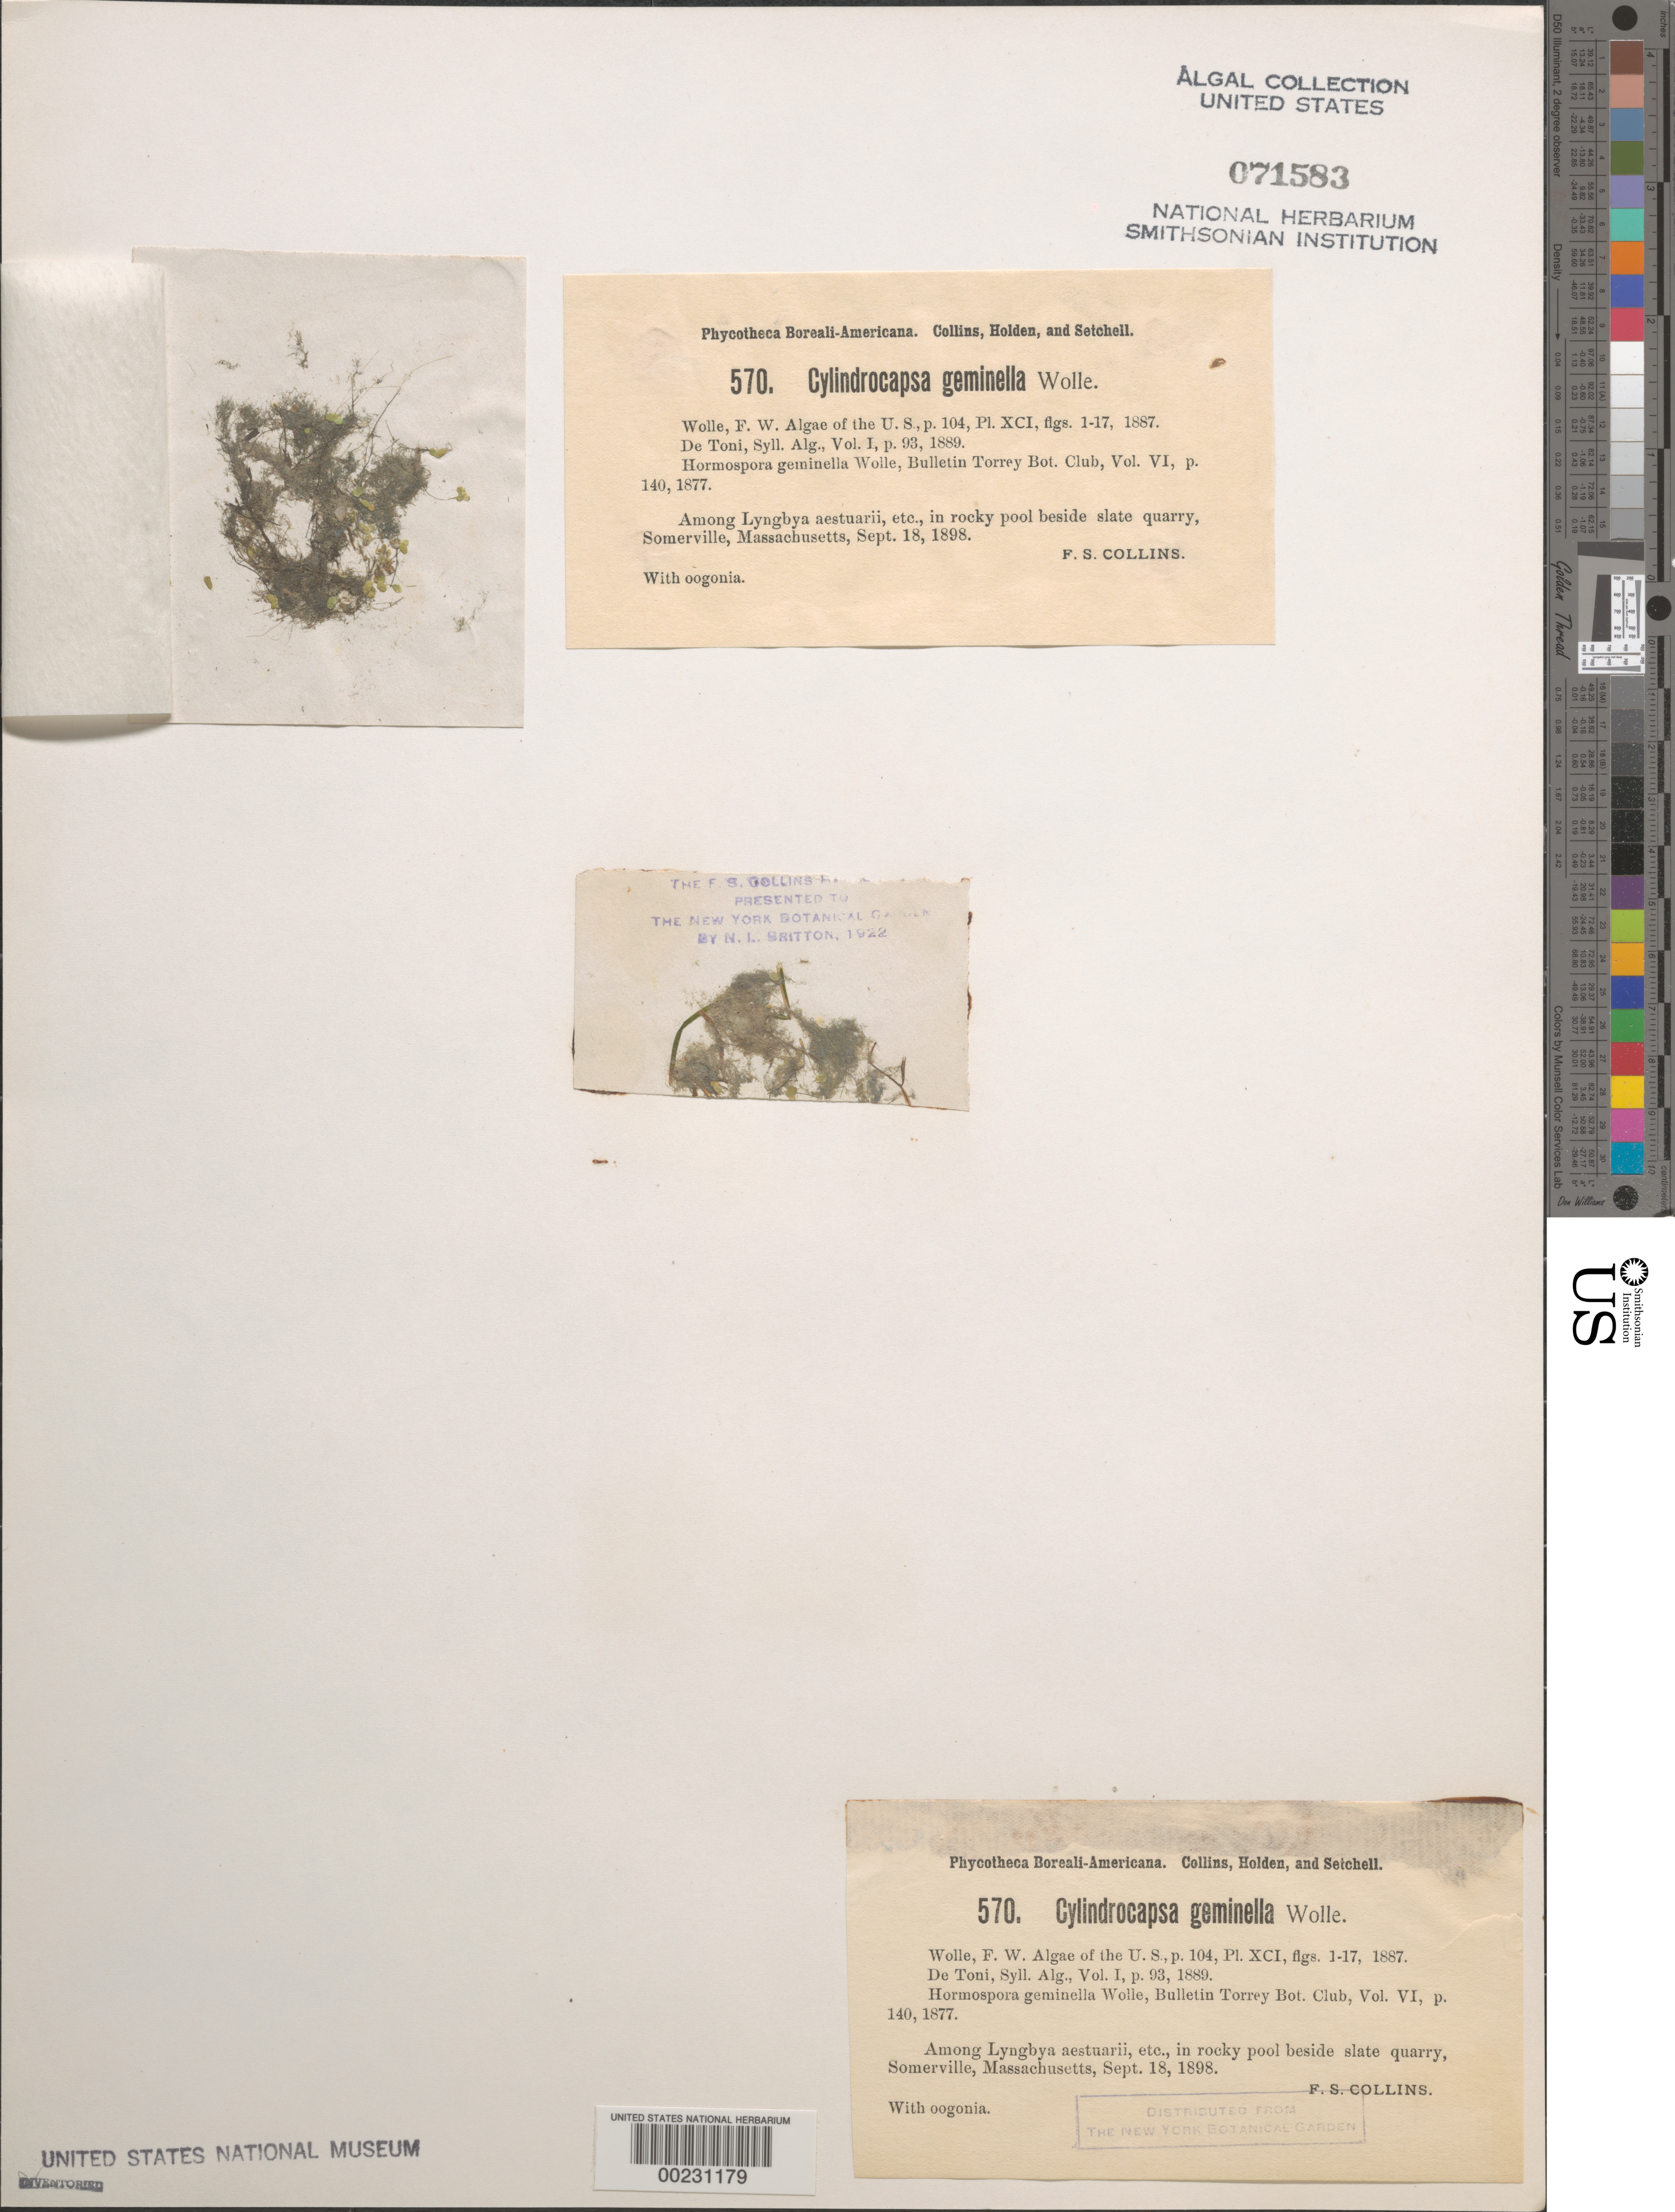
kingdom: Plantae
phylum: Chlorophyta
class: Chlorophyceae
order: Chlamydomonadales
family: Cylindrocapsaceae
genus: Cylindrocapsa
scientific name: Cylindrocapsa geminella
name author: Wolle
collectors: F. Collins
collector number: PB-A 570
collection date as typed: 18 Sep 1898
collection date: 1898-09-18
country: United States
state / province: Massachusetts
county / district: Middlesex County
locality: Somerville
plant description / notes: Collins, Holden & Setchell, Phycotheca Boreali-Americana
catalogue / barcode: US 71583